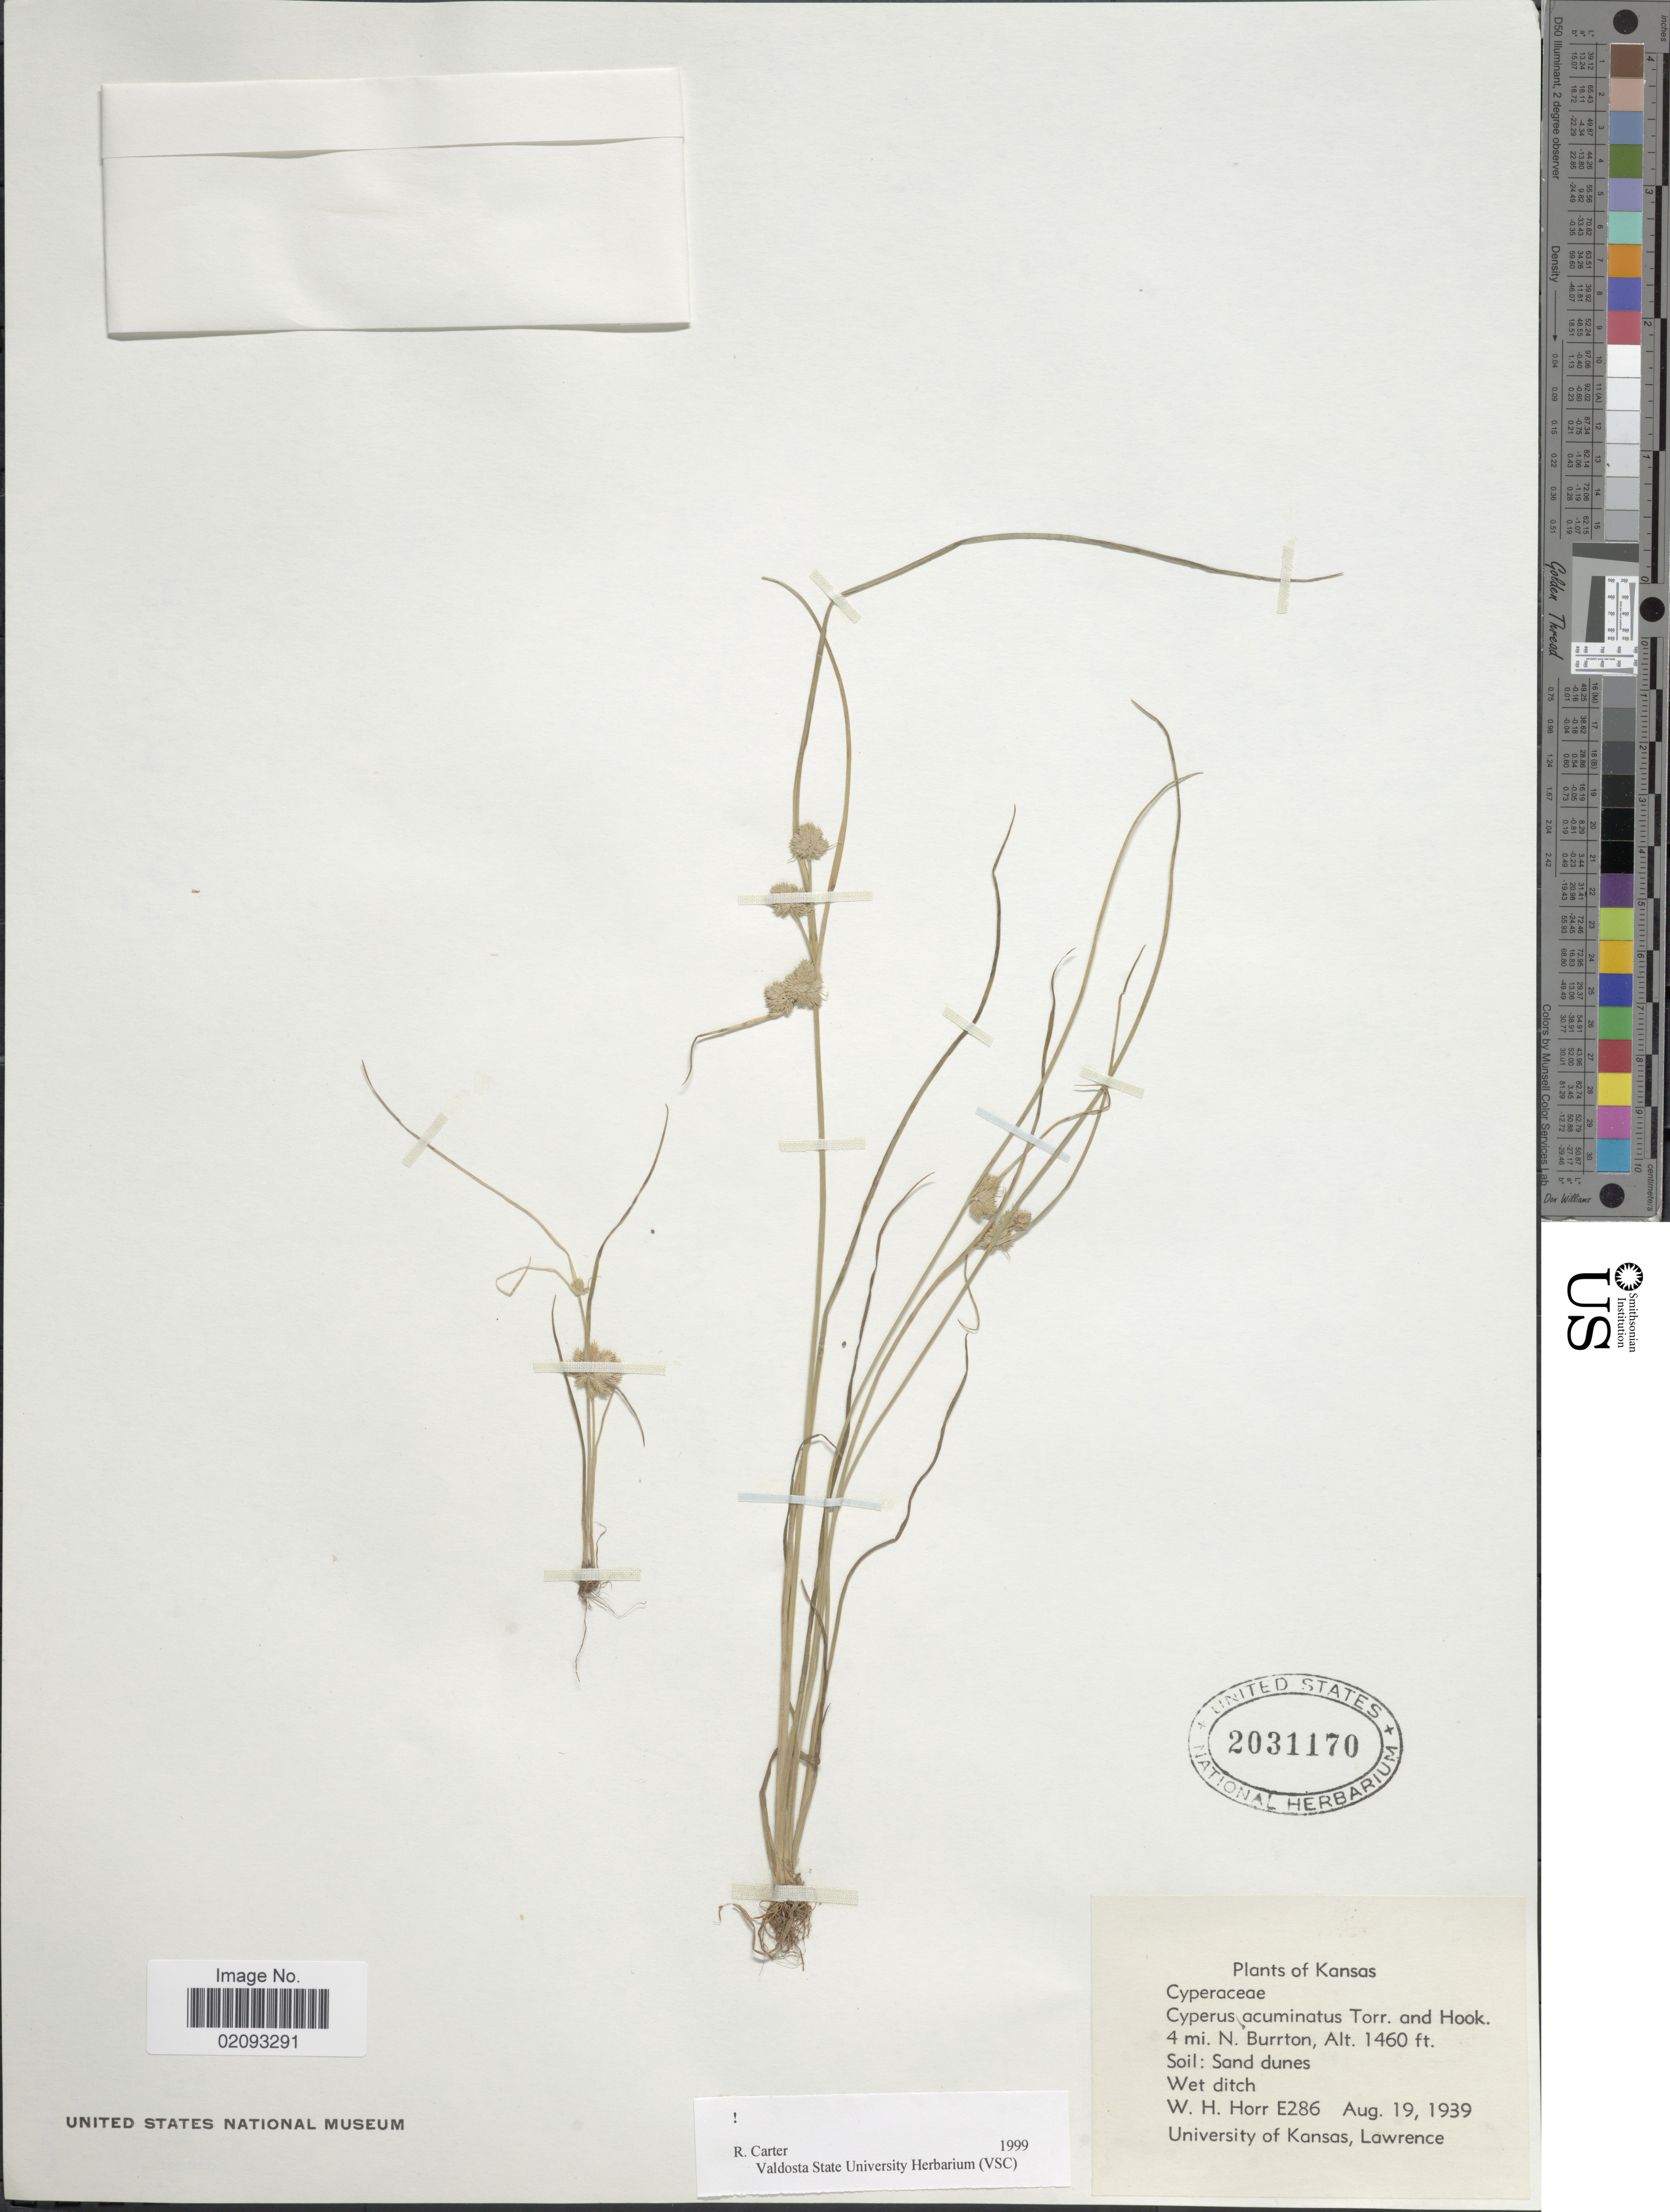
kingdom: Plantae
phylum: Tracheophyta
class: Liliopsida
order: Poales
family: Cyperaceae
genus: Cyperus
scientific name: Cyperus acuminatus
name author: Torr. & Hook.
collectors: W. H. Horr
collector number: E286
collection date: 1939-08-19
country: United States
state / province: Kansas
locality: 4 mi. N. Burrton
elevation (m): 445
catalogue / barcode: US 2031170